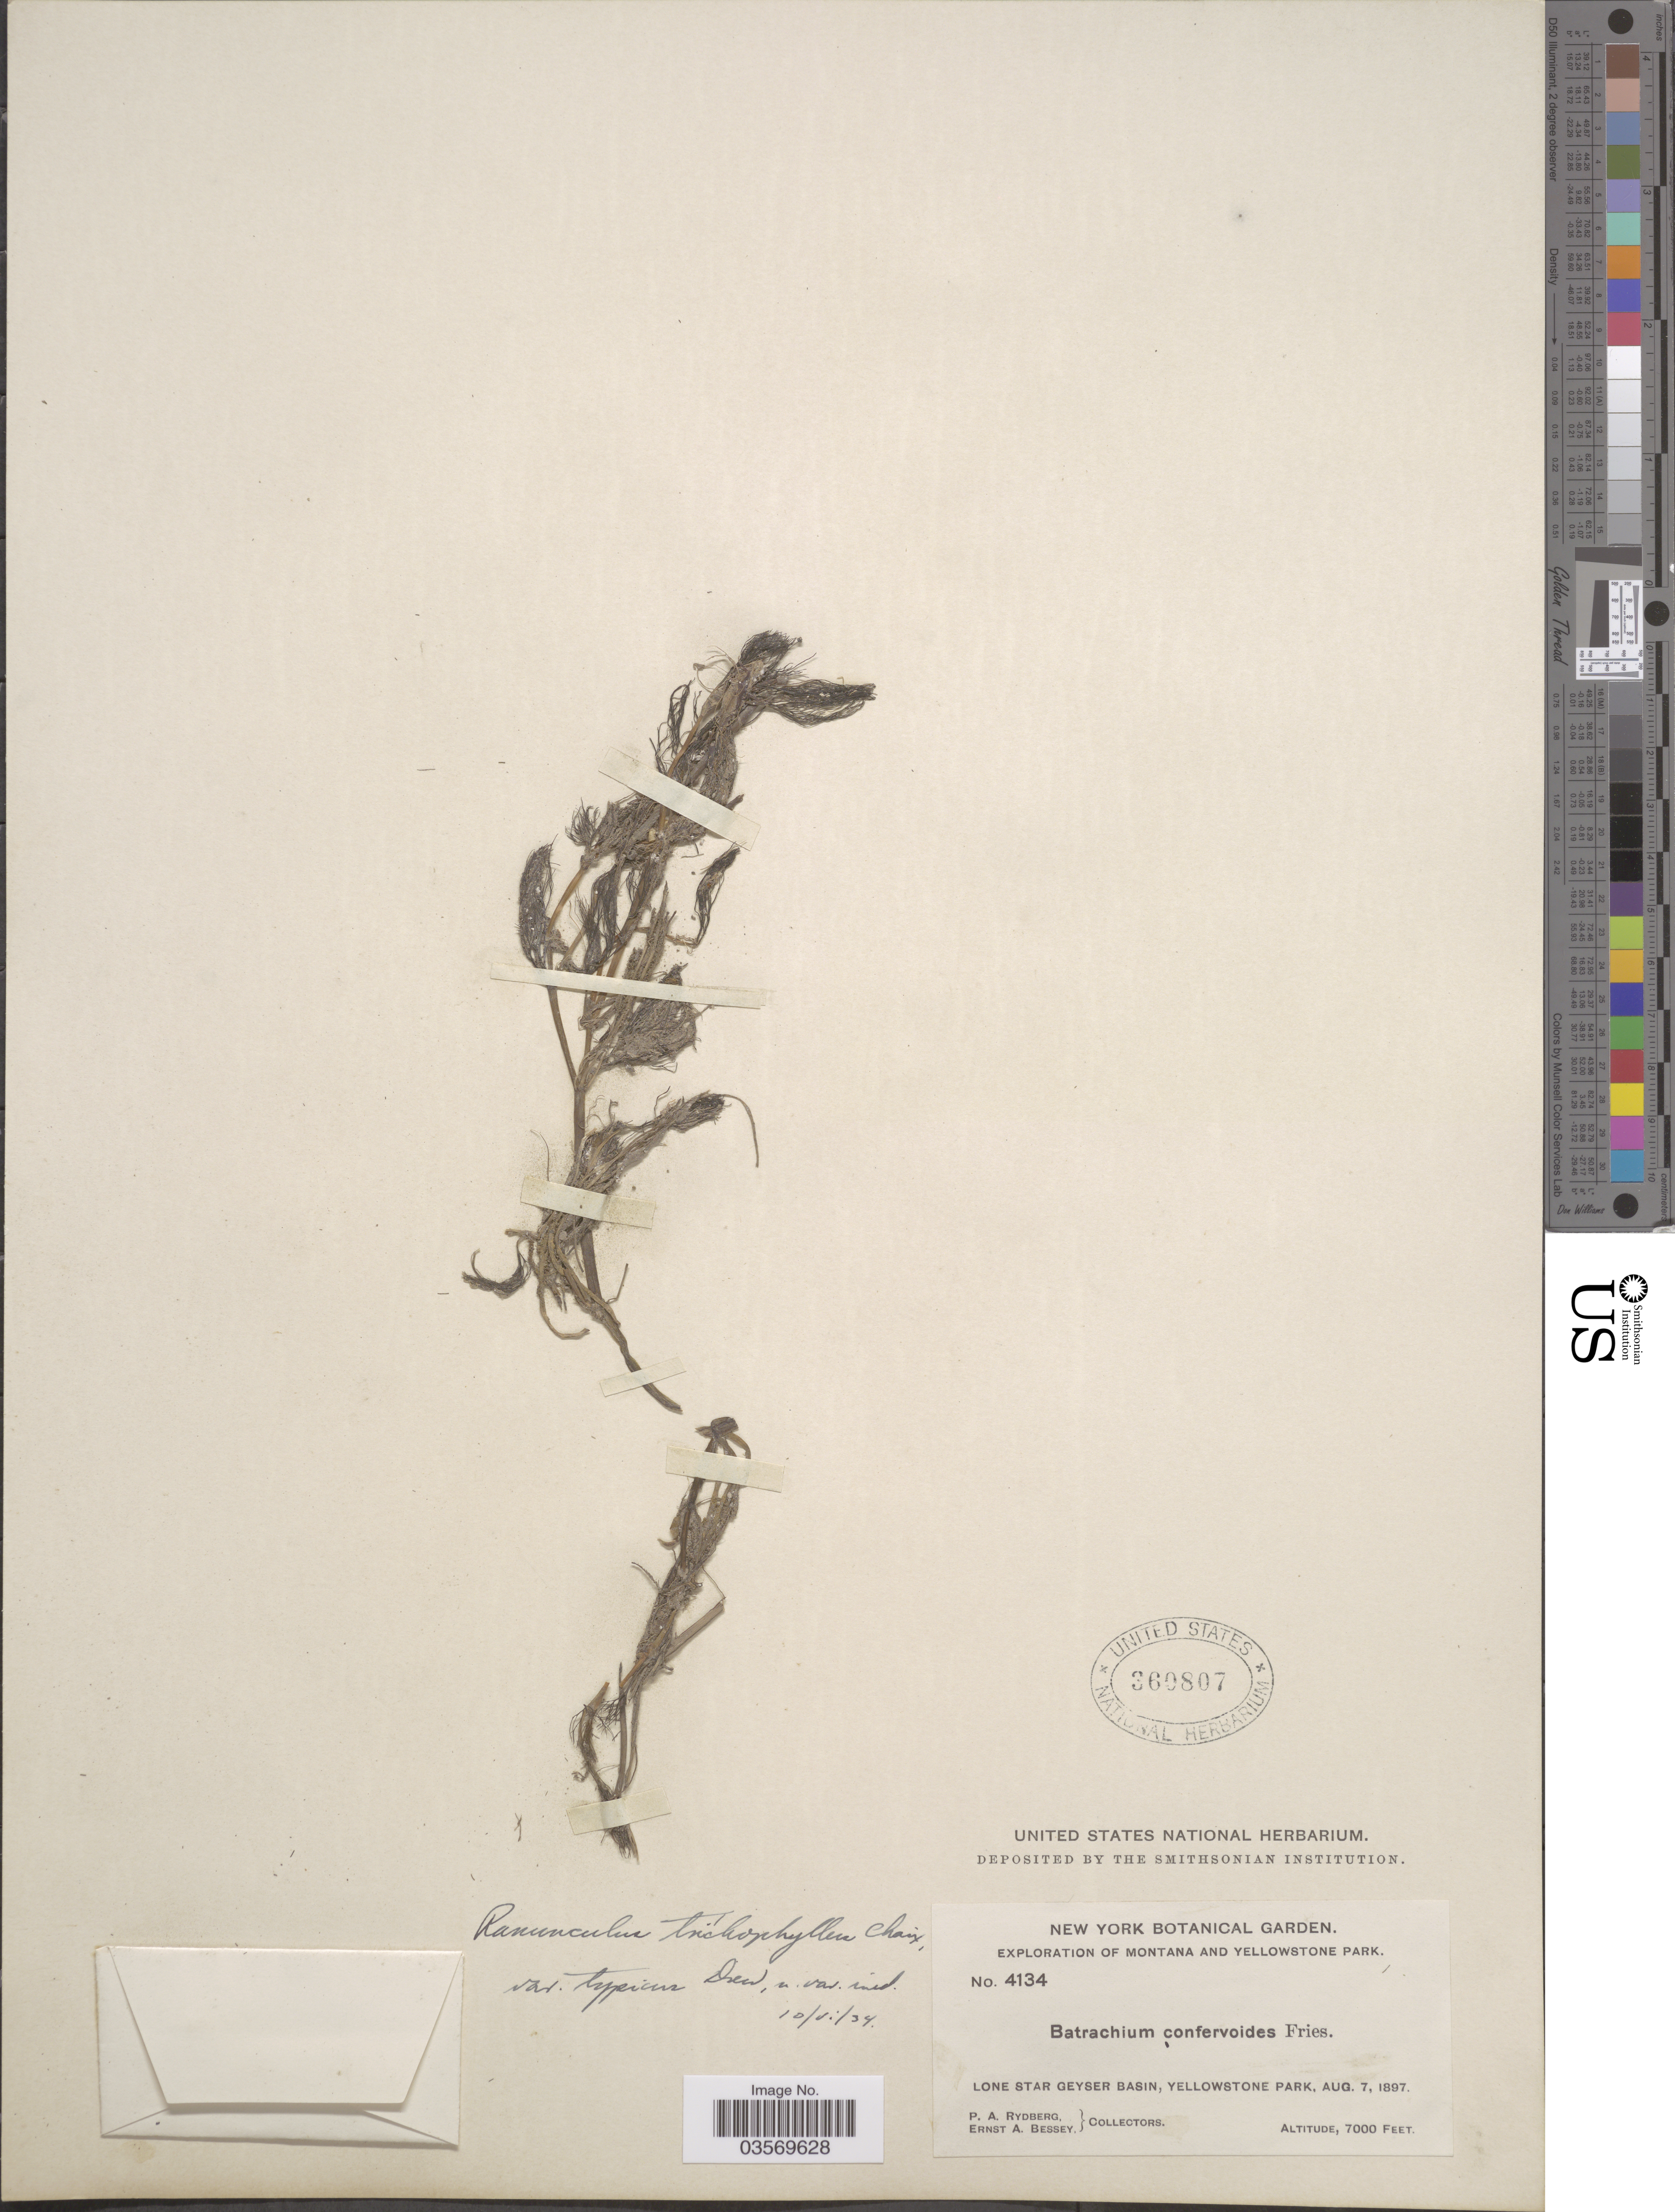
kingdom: Plantae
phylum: Tracheophyta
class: Magnoliopsida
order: Ranunculales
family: Ranunculaceae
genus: Ranunculus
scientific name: Ranunculus trichophyllus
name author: Chaix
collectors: P. A. Rydberg & E. A. Bessey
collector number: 4134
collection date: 1897-08-07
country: United States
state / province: Wyoming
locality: Lone Star Geyser Basin, Yellowstone Park.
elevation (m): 2134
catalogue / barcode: US 360807